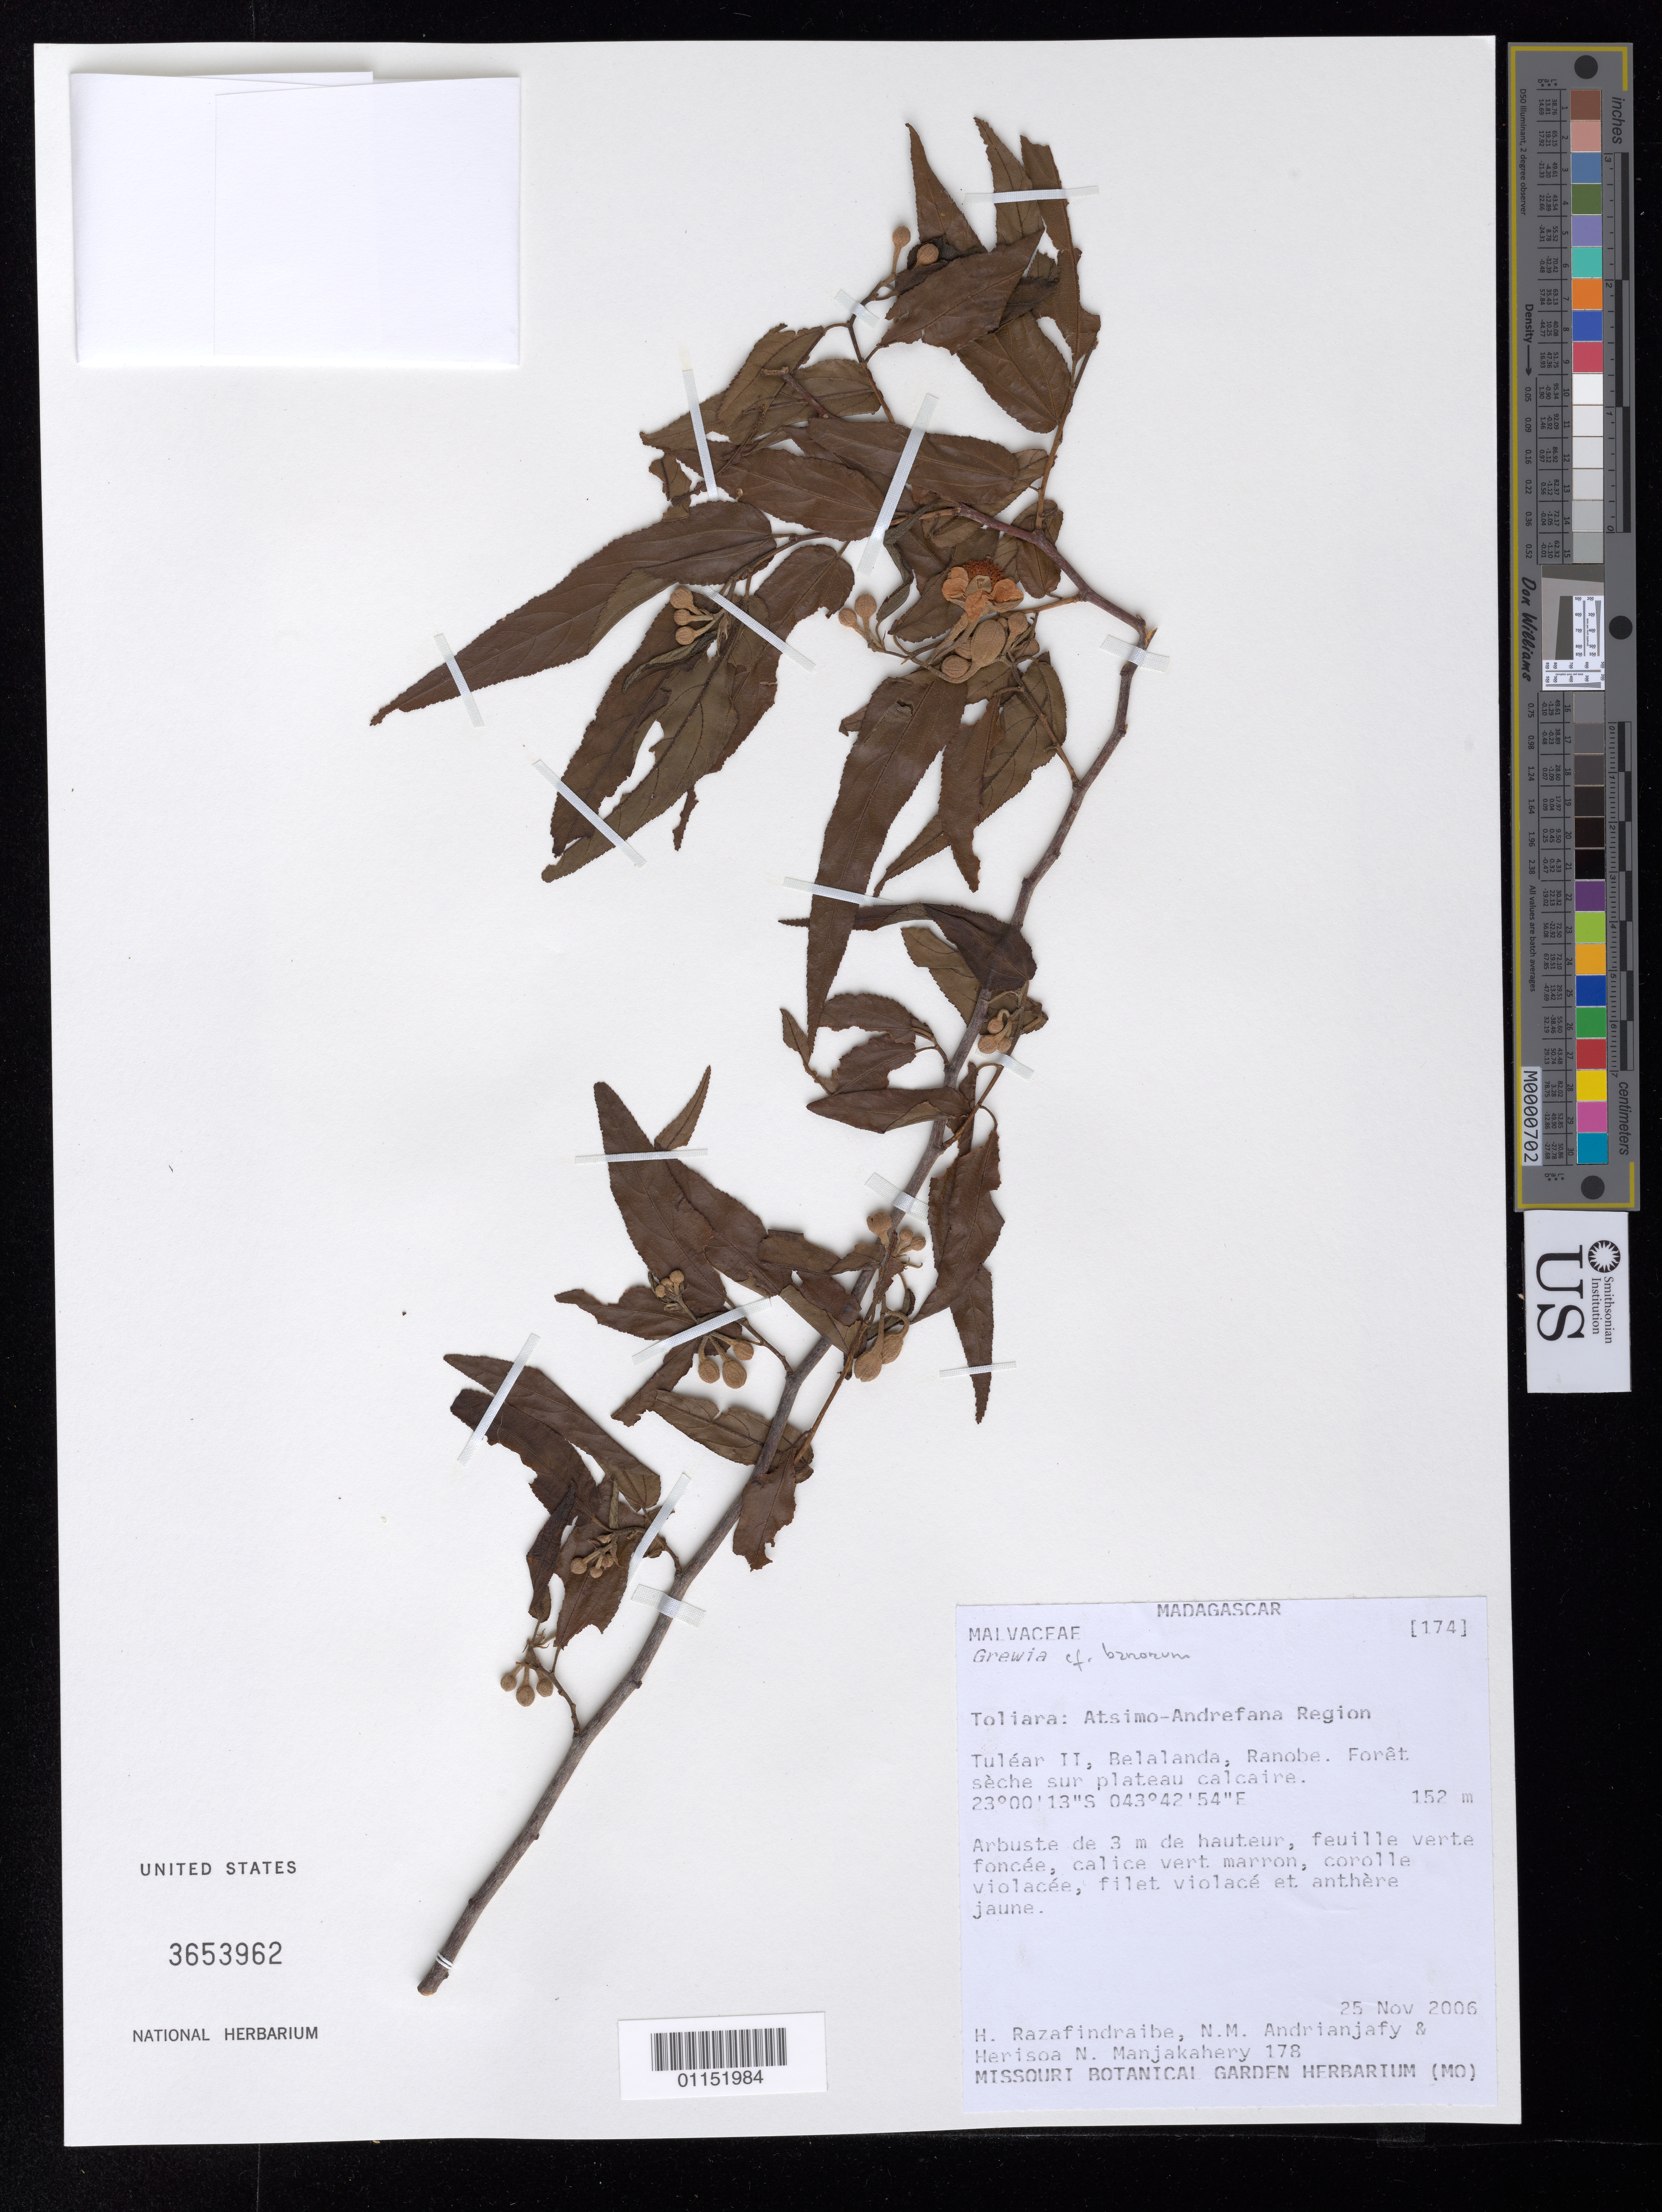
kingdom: Plantae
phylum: Tracheophyta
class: Magnoliopsida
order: Malvales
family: Malvaceae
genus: Grewia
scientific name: Grewia sp.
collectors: H. Razafindraibe, N. M. Andrianjafy & H. N. Manjakahery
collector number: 178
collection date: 2006-11-25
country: Madagascar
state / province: Atsimo-Andrefana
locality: Tuler II, Belalanda, Ranobe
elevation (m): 152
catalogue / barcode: US 3653962